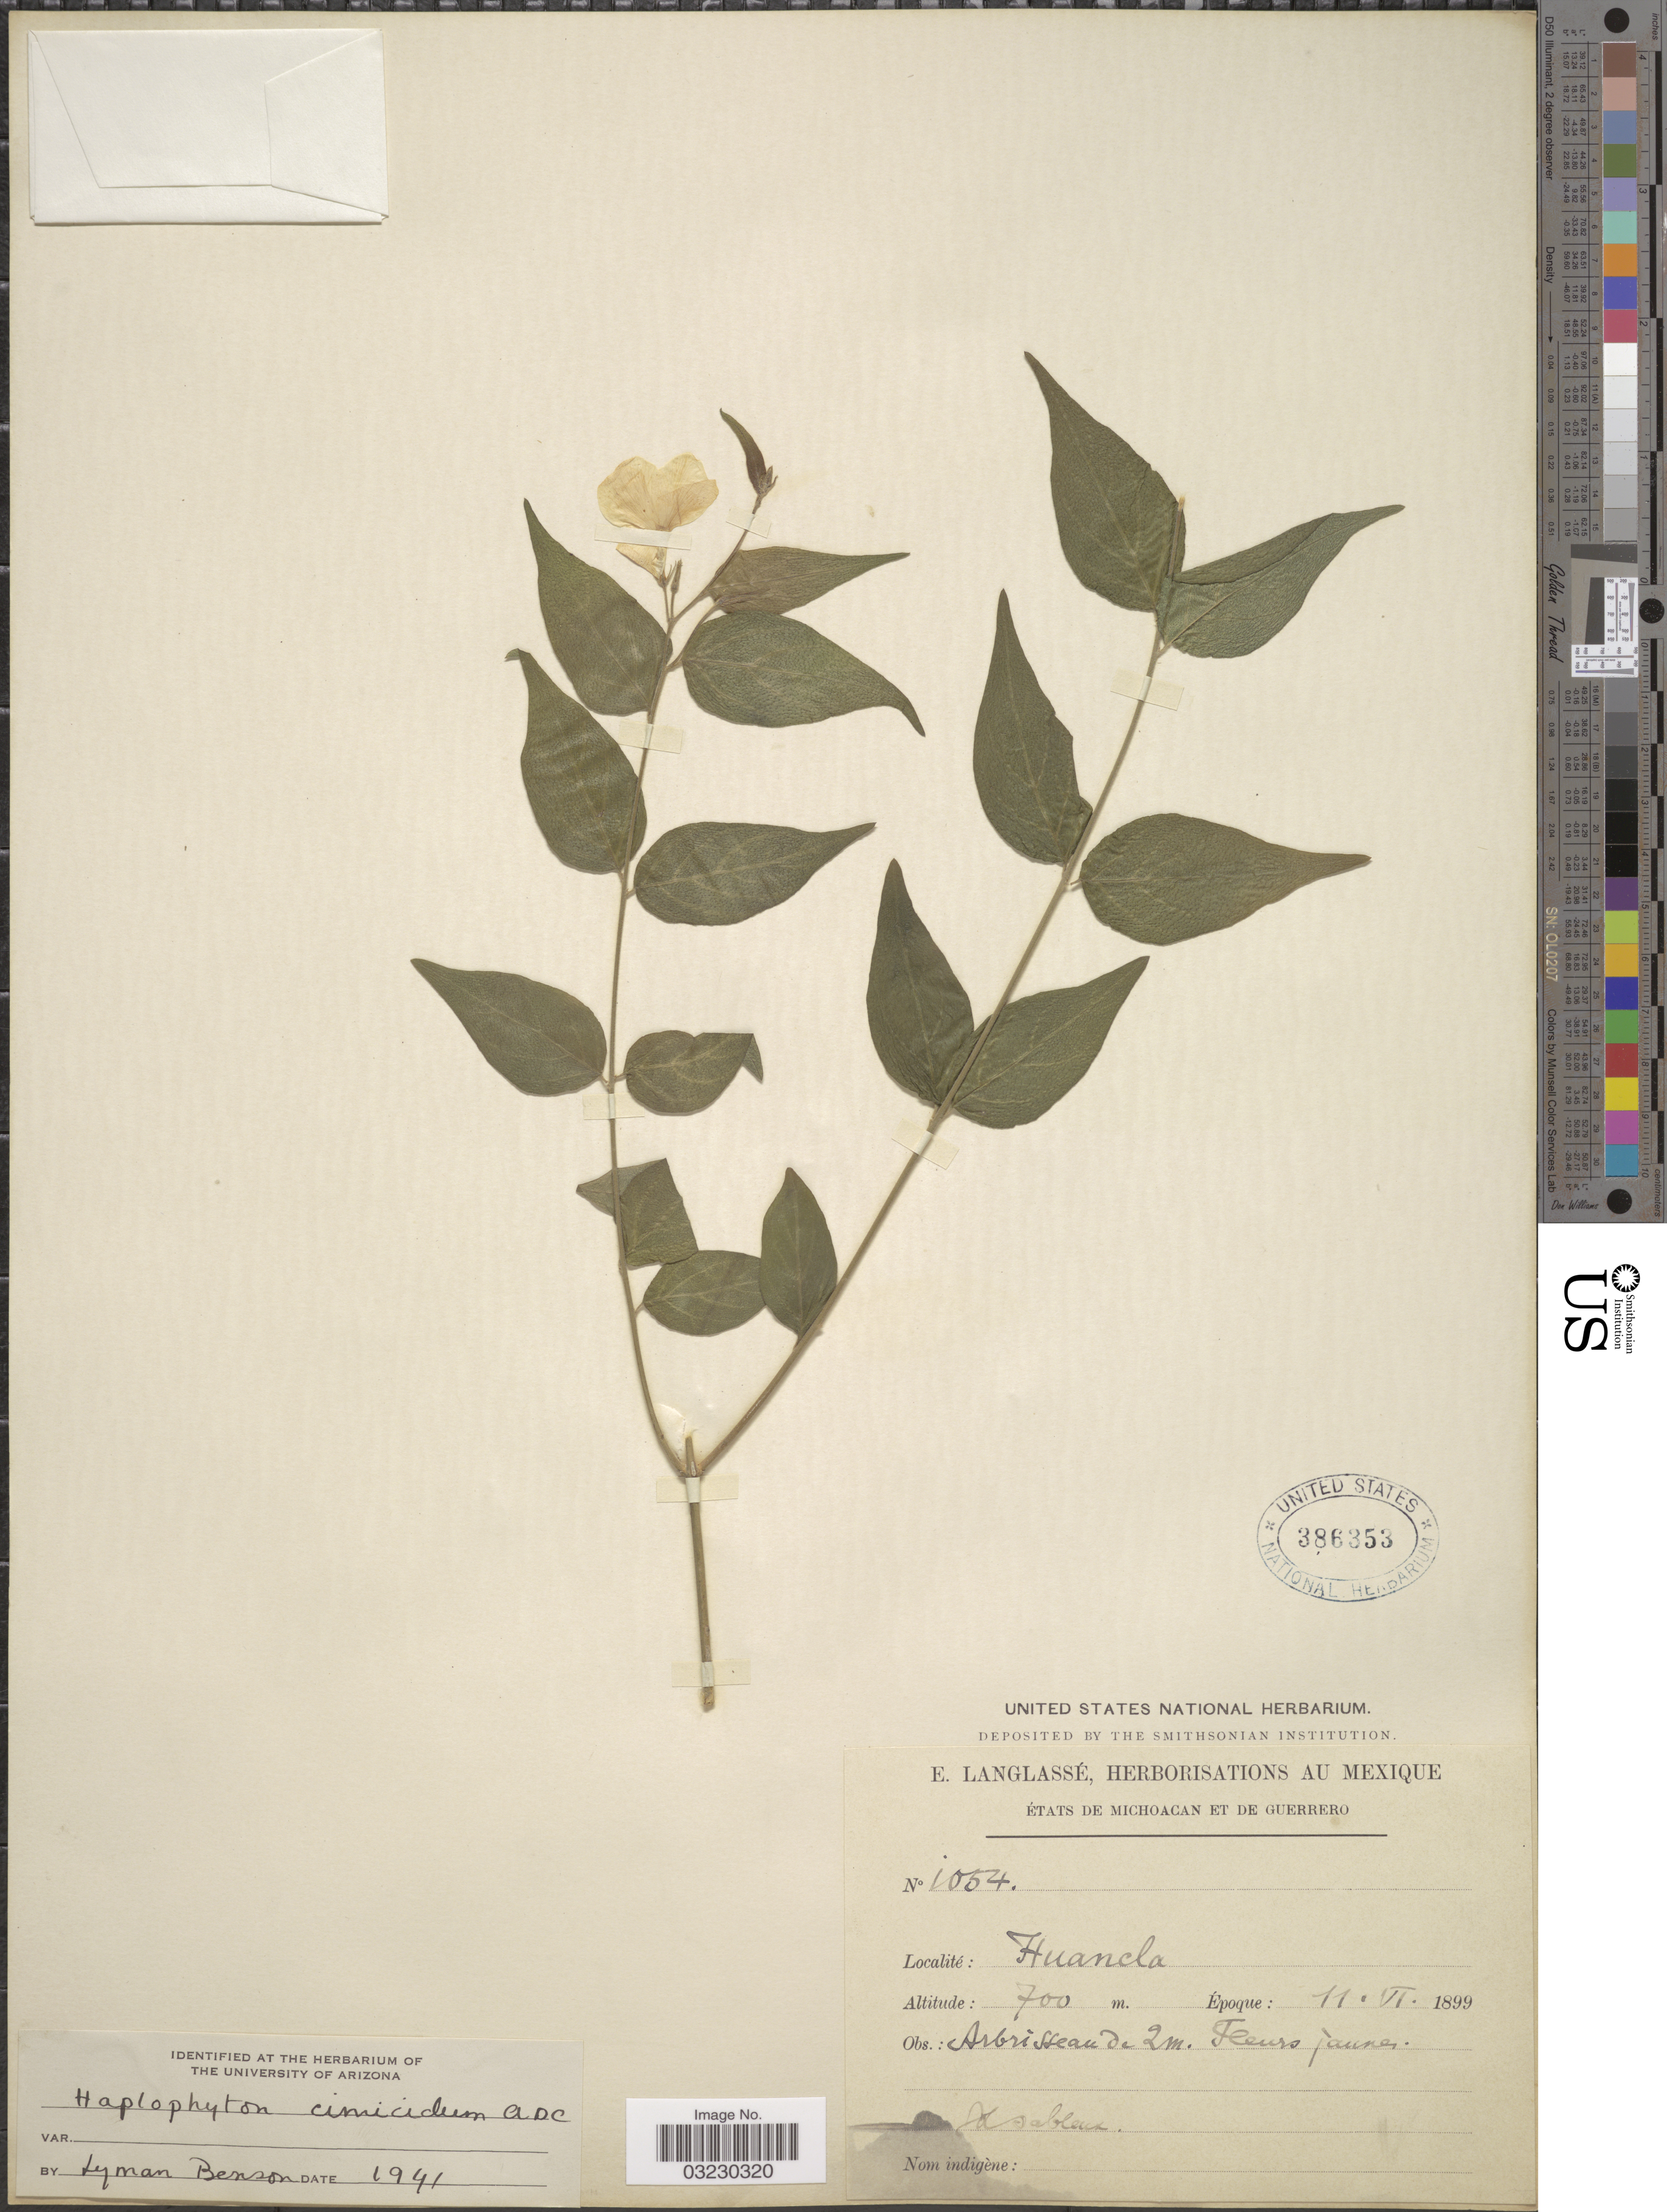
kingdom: Plantae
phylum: Tracheophyta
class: Magnoliopsida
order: Gentianales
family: Apocynaceae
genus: Haplophyton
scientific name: Haplophyton cinereum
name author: (A. Rich.) Woodson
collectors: E. Langlassé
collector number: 1054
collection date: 1899-06-11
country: Mexico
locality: États de Michoacan et de Guerrero. Huancla.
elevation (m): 700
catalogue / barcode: US 386353